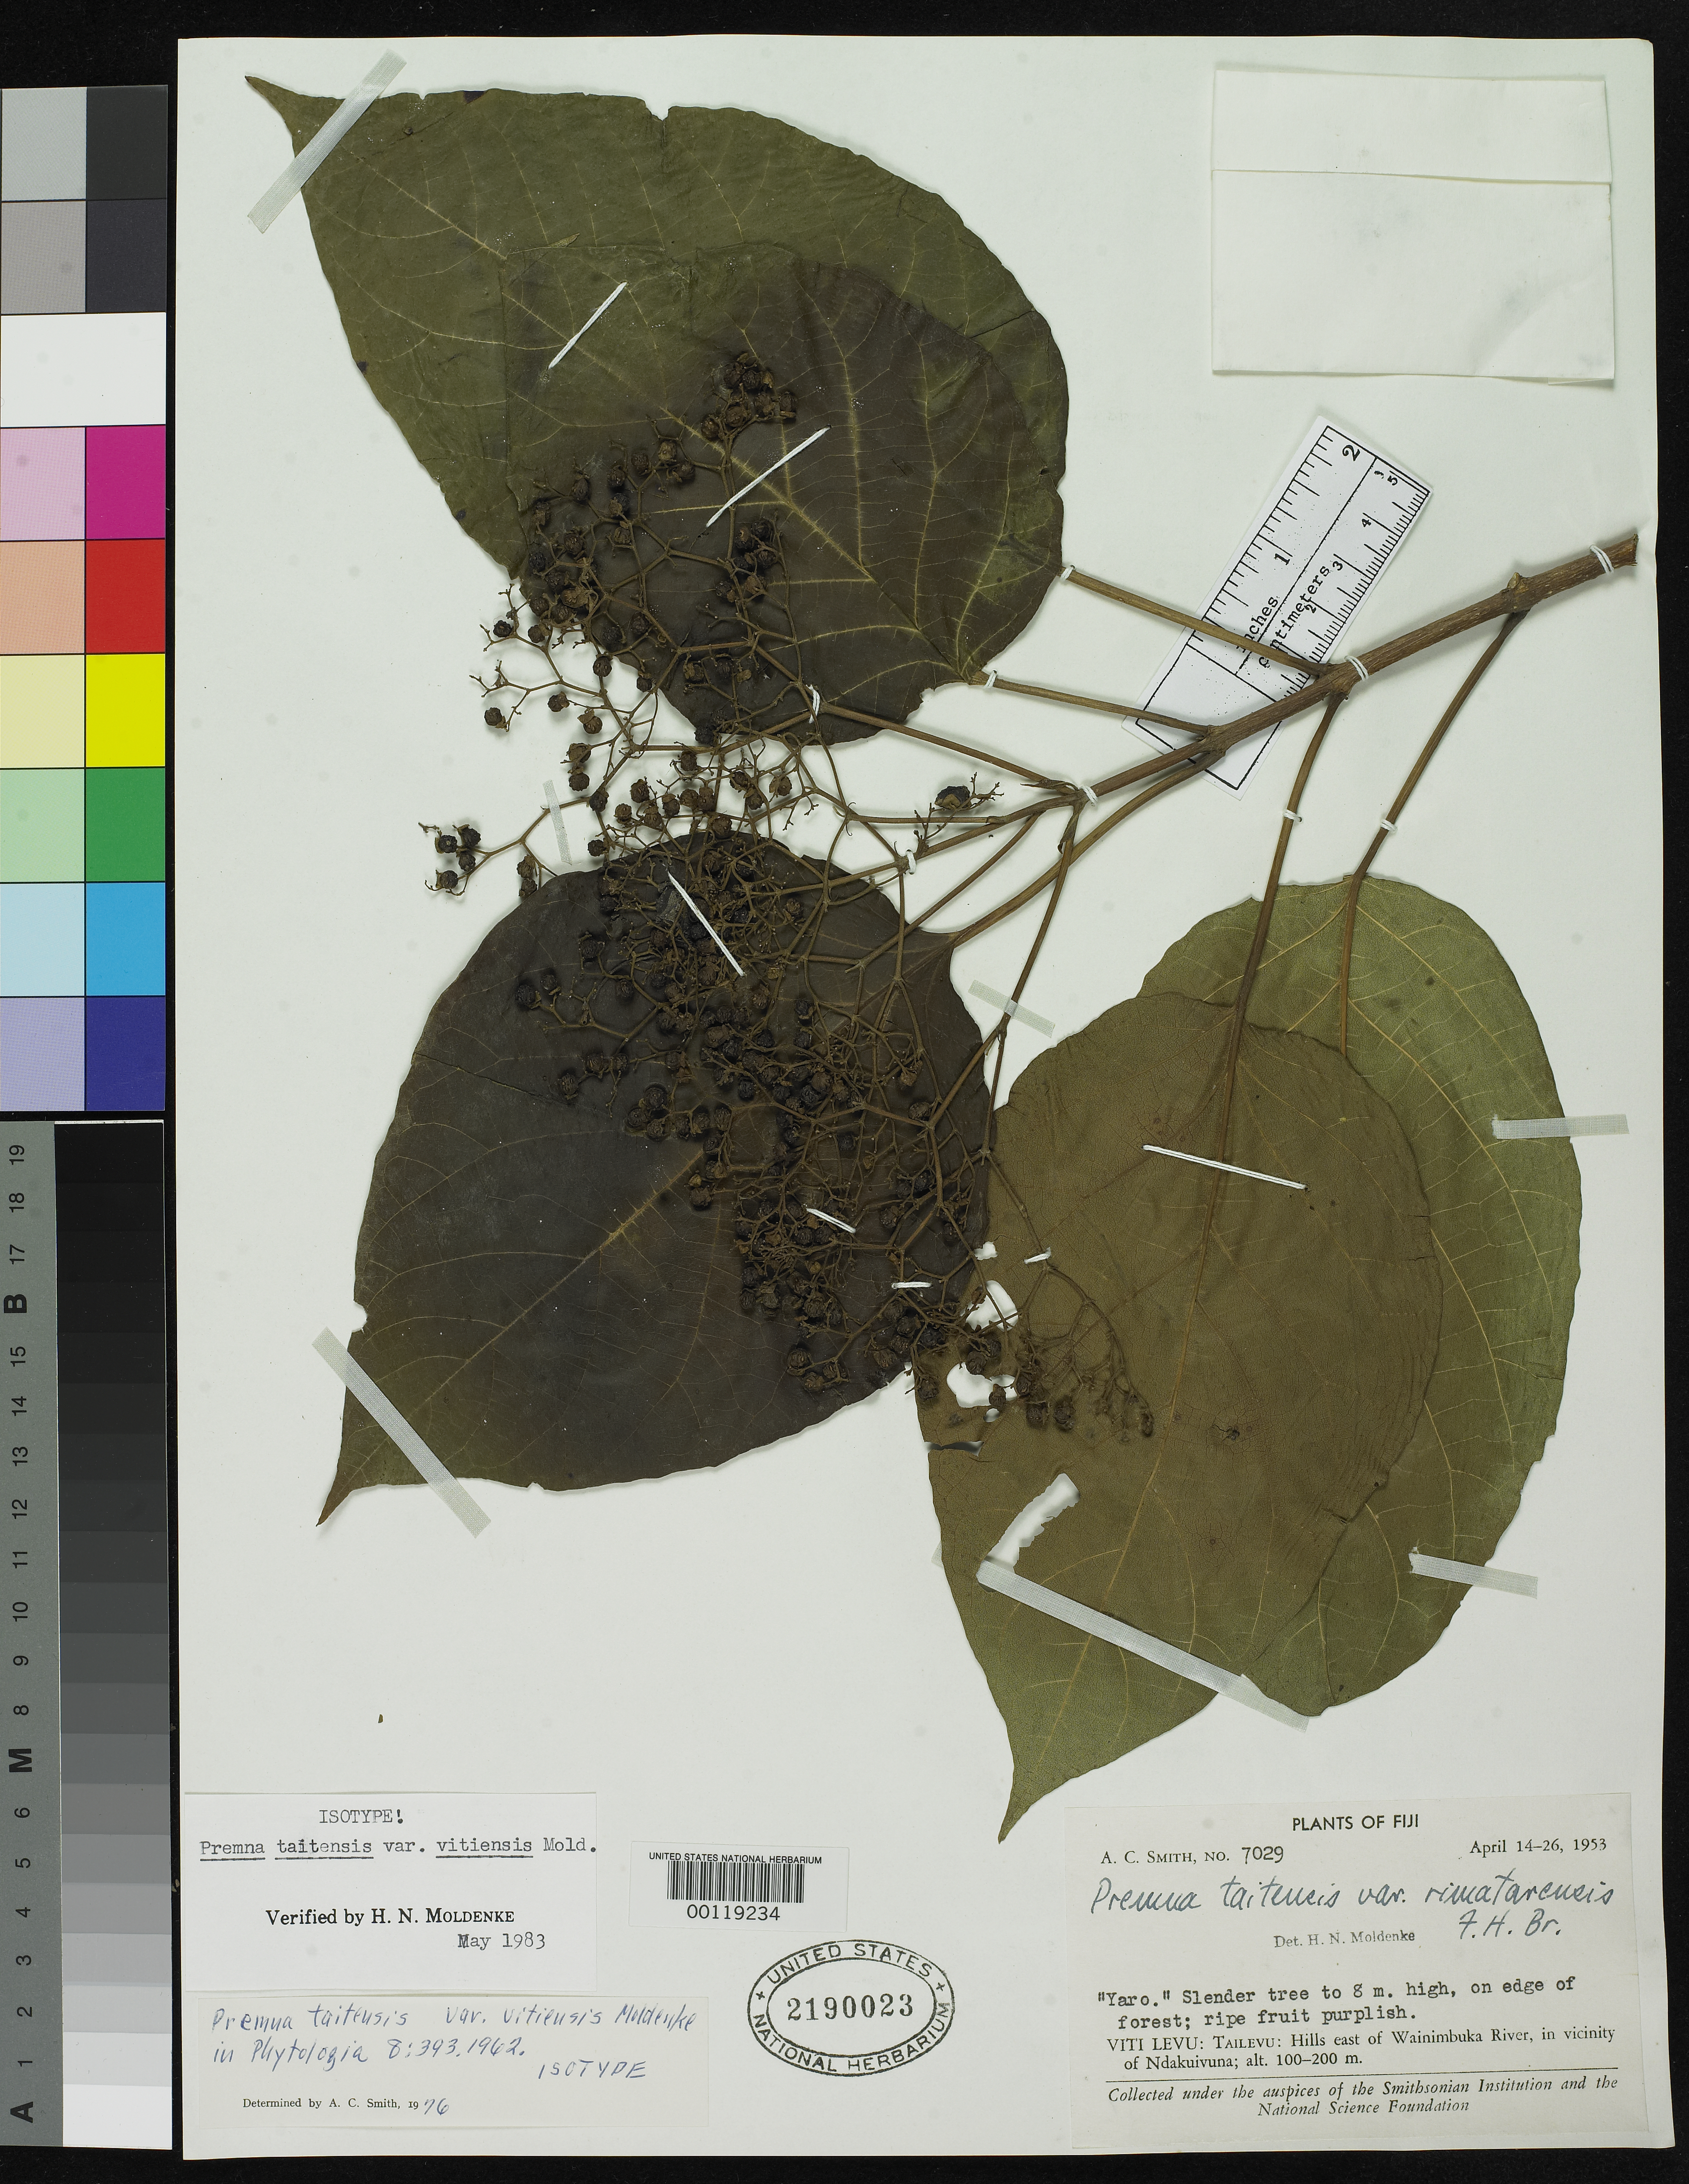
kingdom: Plantae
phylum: Tracheophyta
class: Magnoliopsida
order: Lamiales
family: Lamiaceae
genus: Premna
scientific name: Premna taitensis var. vitiensis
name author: Moldenke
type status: Isotype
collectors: A. C. Smith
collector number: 7029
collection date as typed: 14 Apr 1953 to 26 Apr 1953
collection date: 1953-04-14/1953-04-26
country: Fiji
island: Viti Levu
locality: Tailevu, east of Wainimbuka River. [Viti Levu Group]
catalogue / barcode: US 2190023